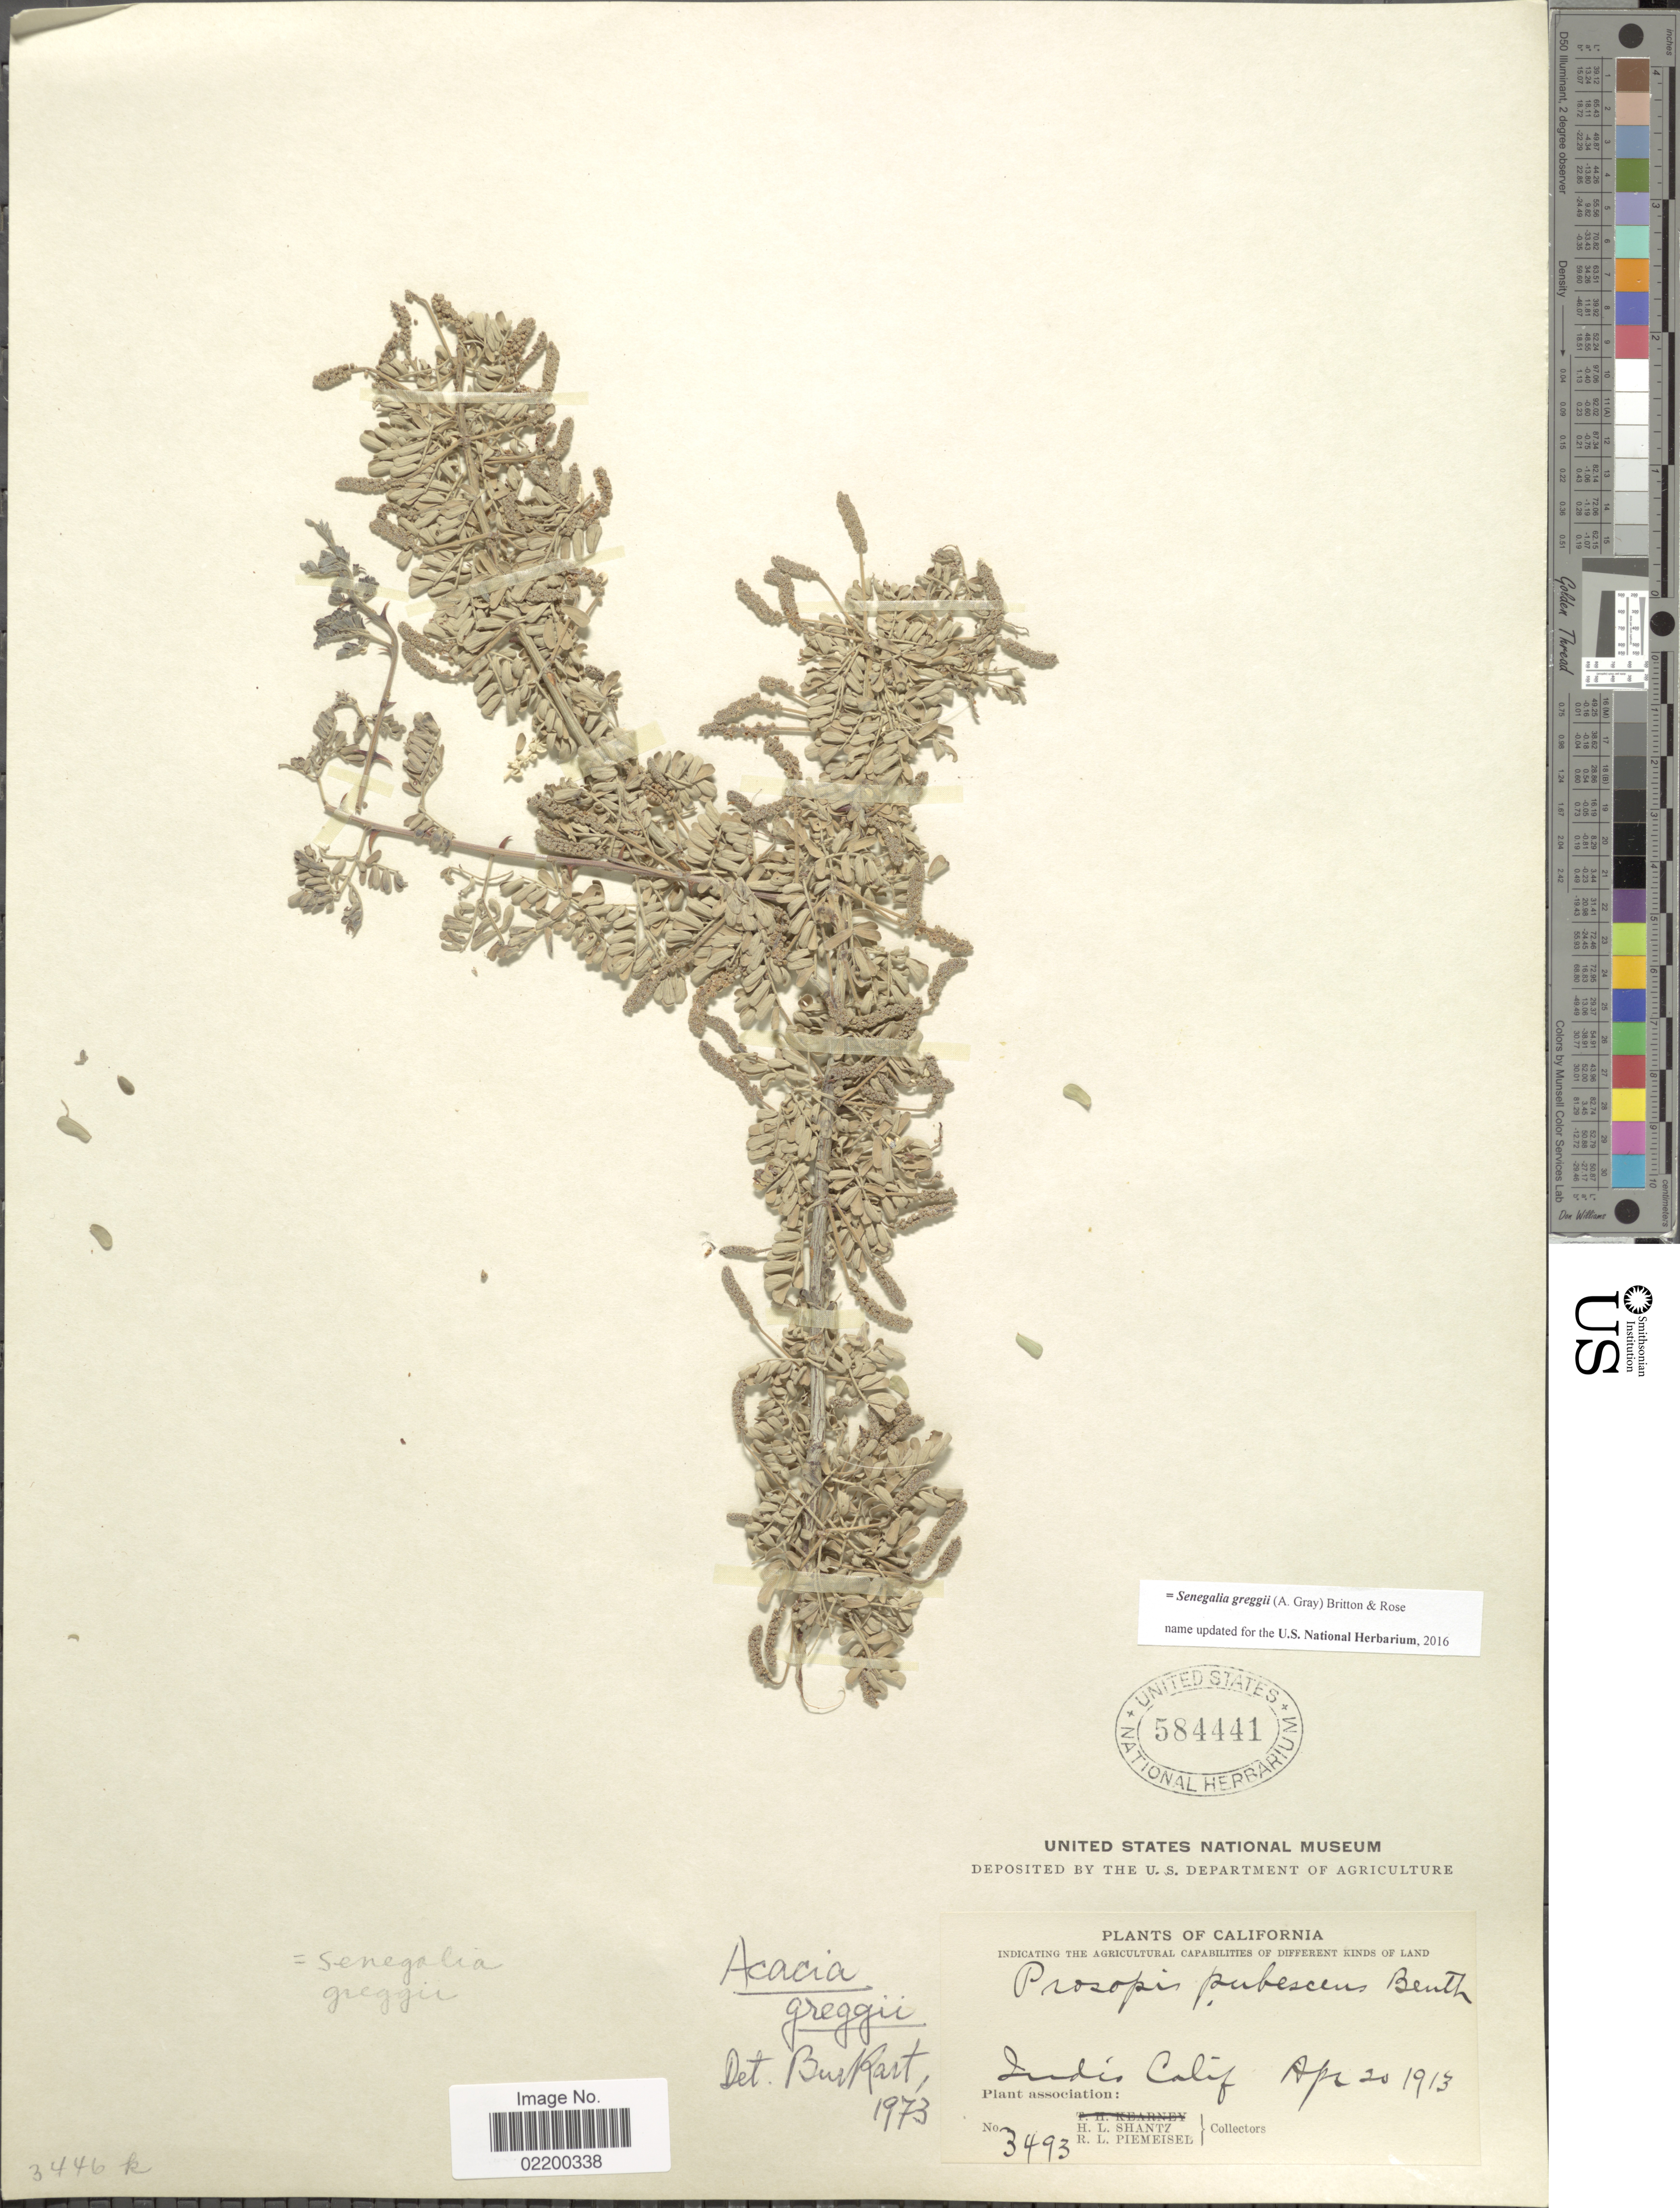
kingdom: Plantae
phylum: Tracheophyta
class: Magnoliopsida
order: Fabales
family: Fabaceae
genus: Senegalia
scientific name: Senegalia greggii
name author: (A. Gray) Britton & Rose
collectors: H. Shantz & R. L. Piemeisel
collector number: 3493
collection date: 1913-04-20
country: United States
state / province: California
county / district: Riverside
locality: Indio Calif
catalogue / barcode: US 584441